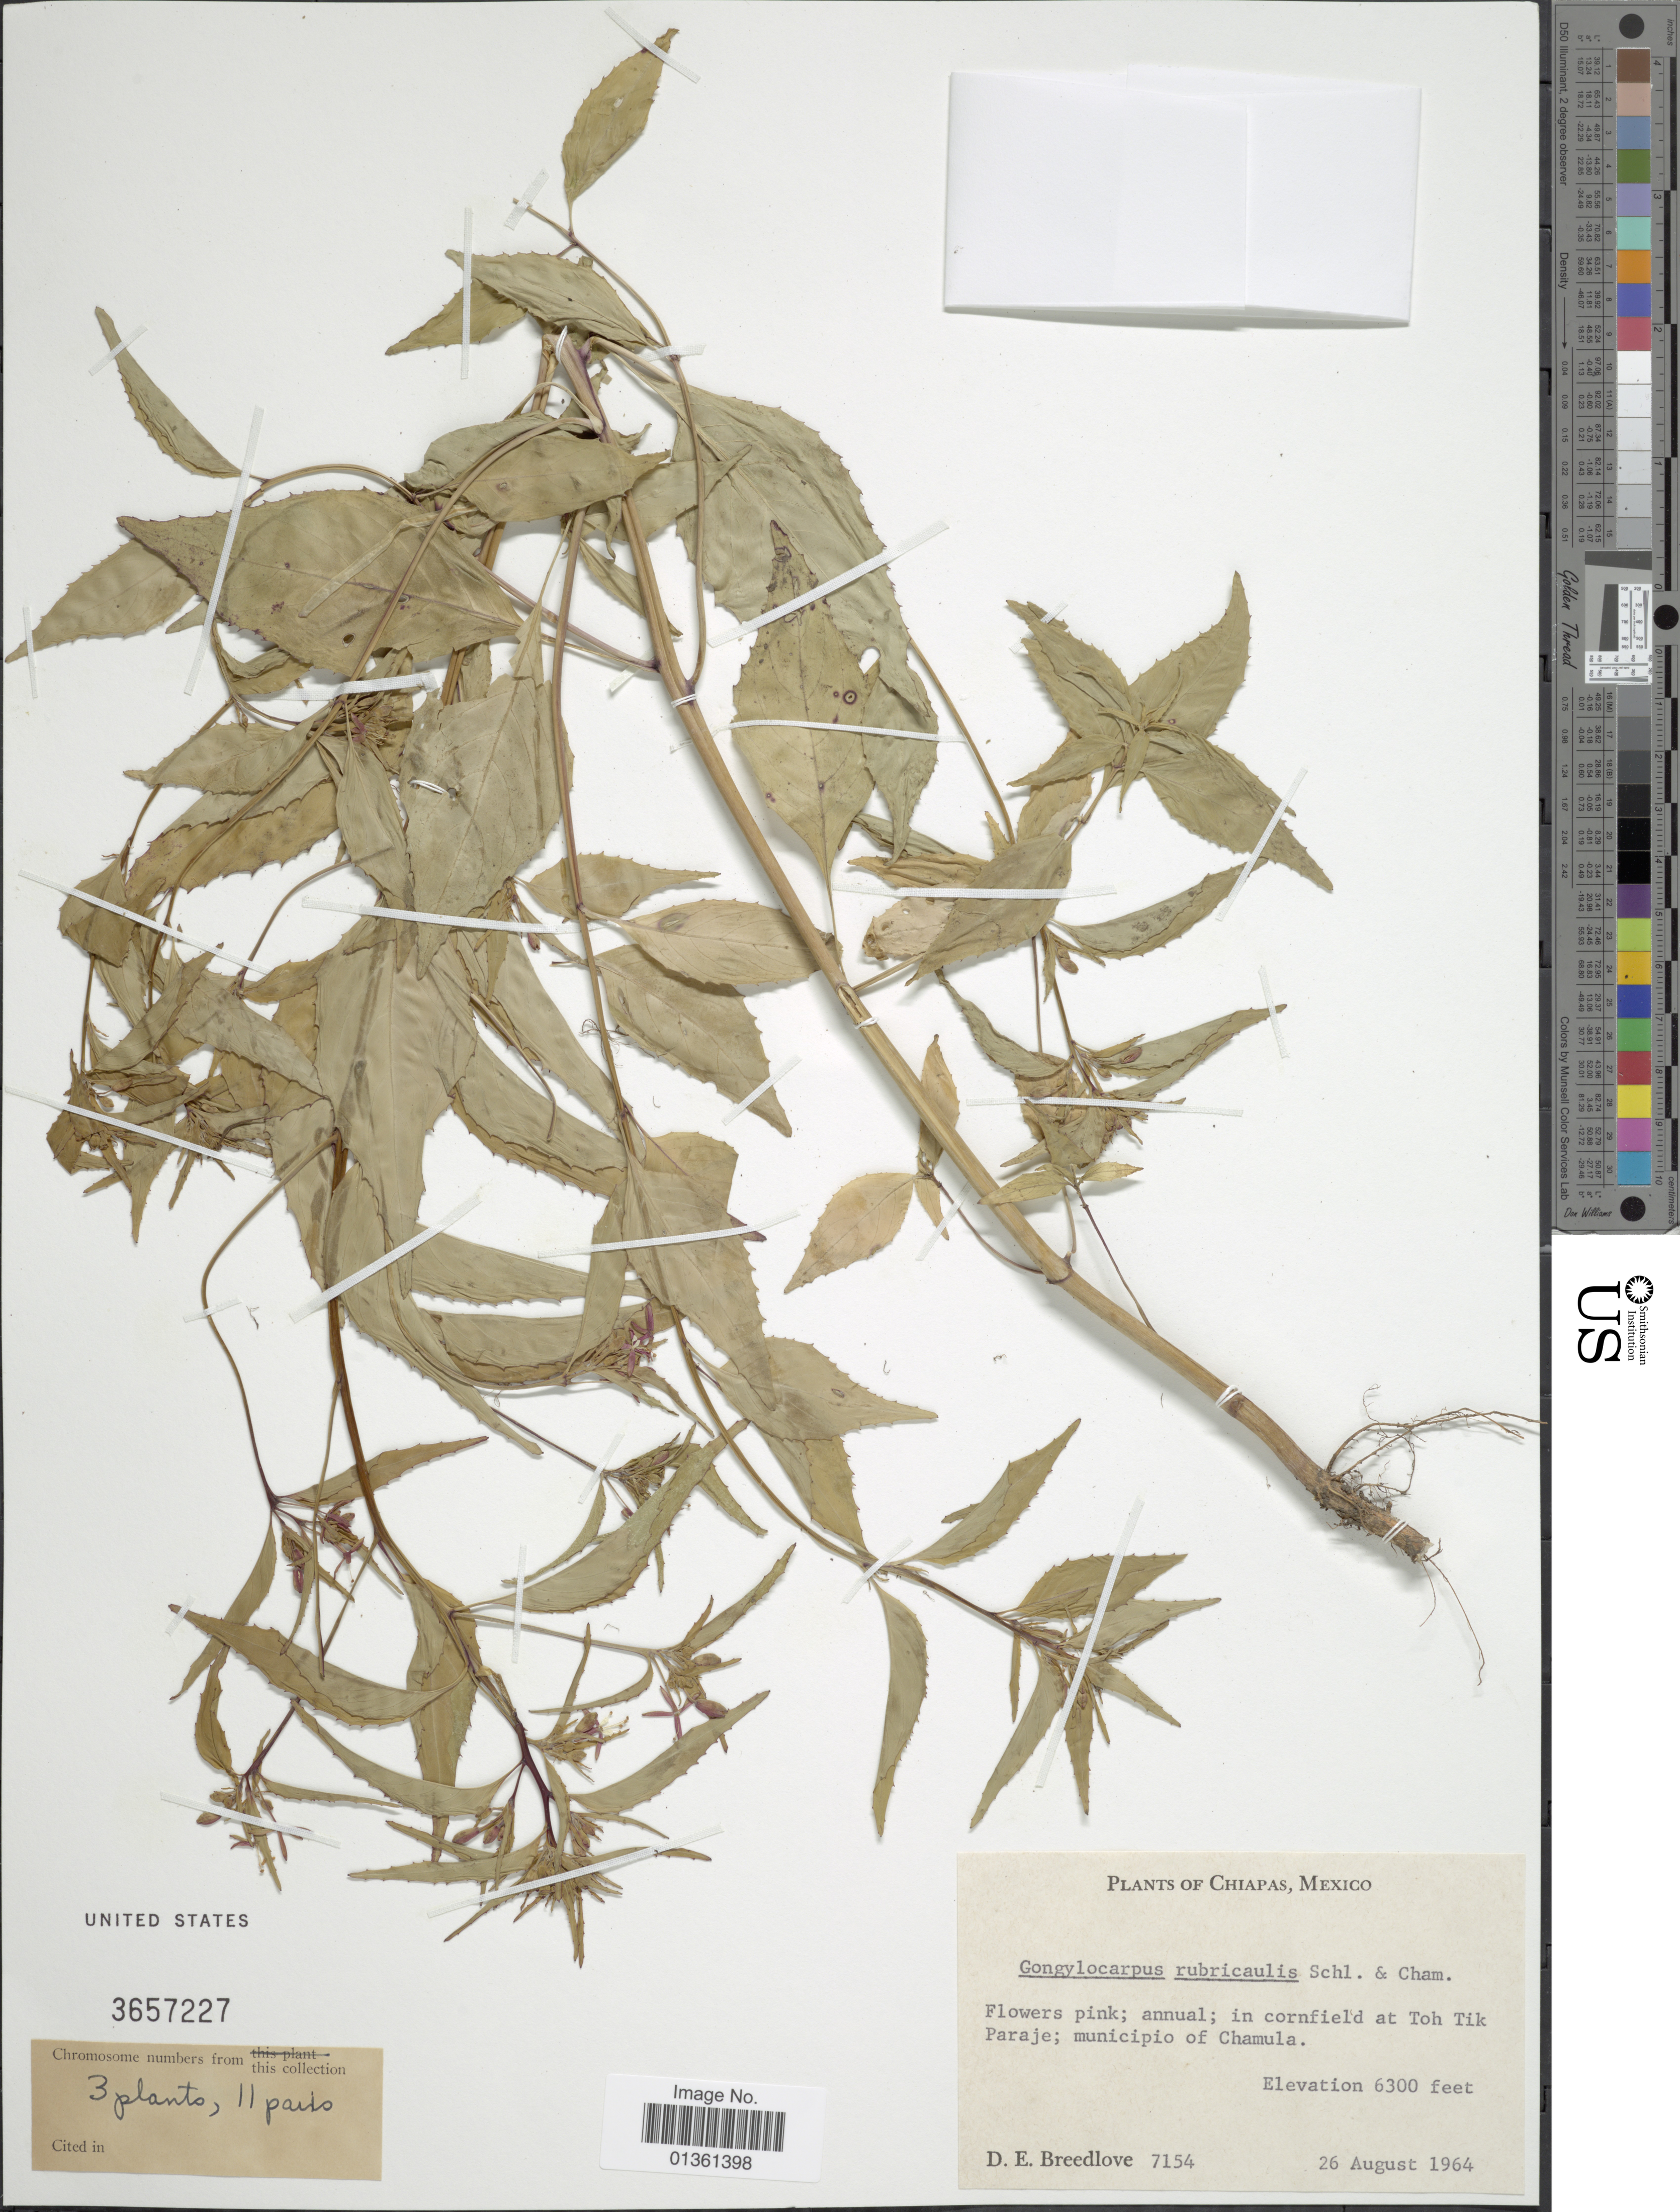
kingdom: Plantae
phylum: Tracheophyta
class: Magnoliopsida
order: Myrtales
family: Onagraceae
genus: Gongylocarpus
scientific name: Gongylocarpus rubricaulis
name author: Schltdl. & Cham.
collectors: D. E. Breedlove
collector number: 7154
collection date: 1964-08-26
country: Mexico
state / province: Chiapas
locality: In cornfield at Toh Tik Paraje; municipio of Chamula.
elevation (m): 1920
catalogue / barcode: US 3657227